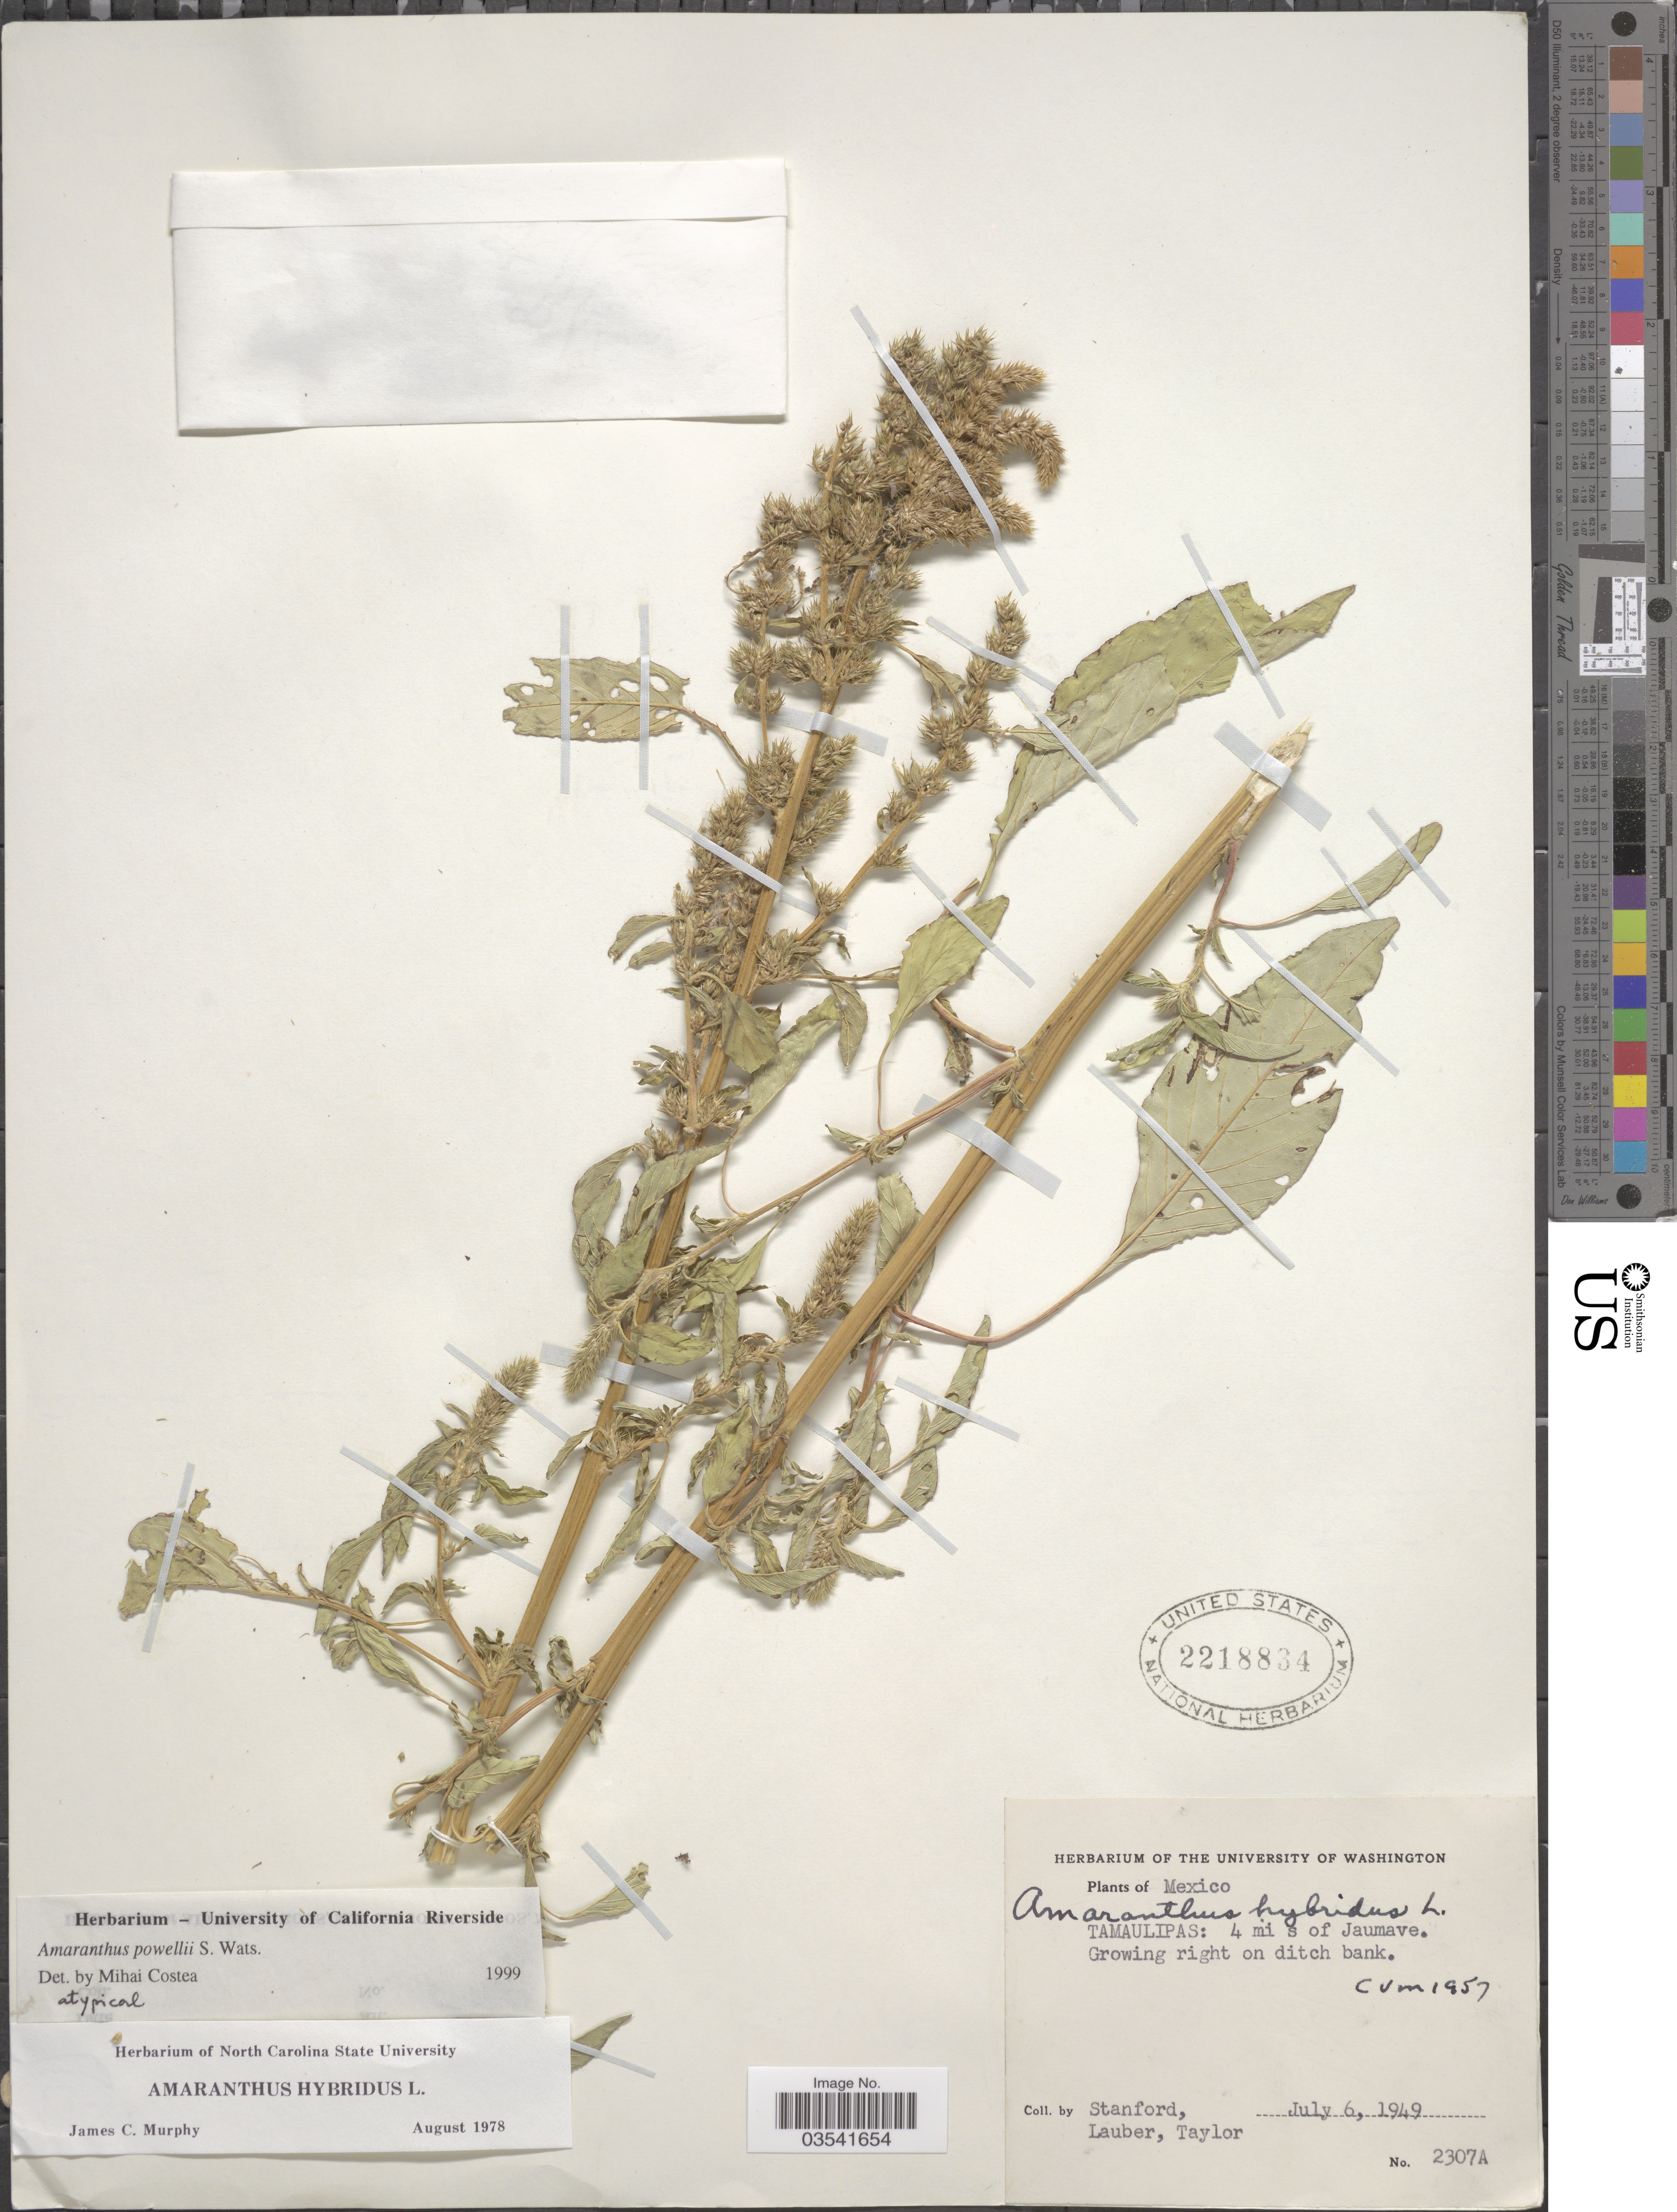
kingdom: Plantae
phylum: Tracheophyta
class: Magnoliopsida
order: Caryophyllales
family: Amaranthaceae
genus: Amaranthus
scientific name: Amaranthus powellii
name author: S. Watson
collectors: -. Stanford, Lauber, -- & -- Taylor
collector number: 2307A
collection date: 1949-07-06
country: Mexico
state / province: Tamaulipas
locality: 4 mi S of Jaumave.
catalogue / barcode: US 2218834